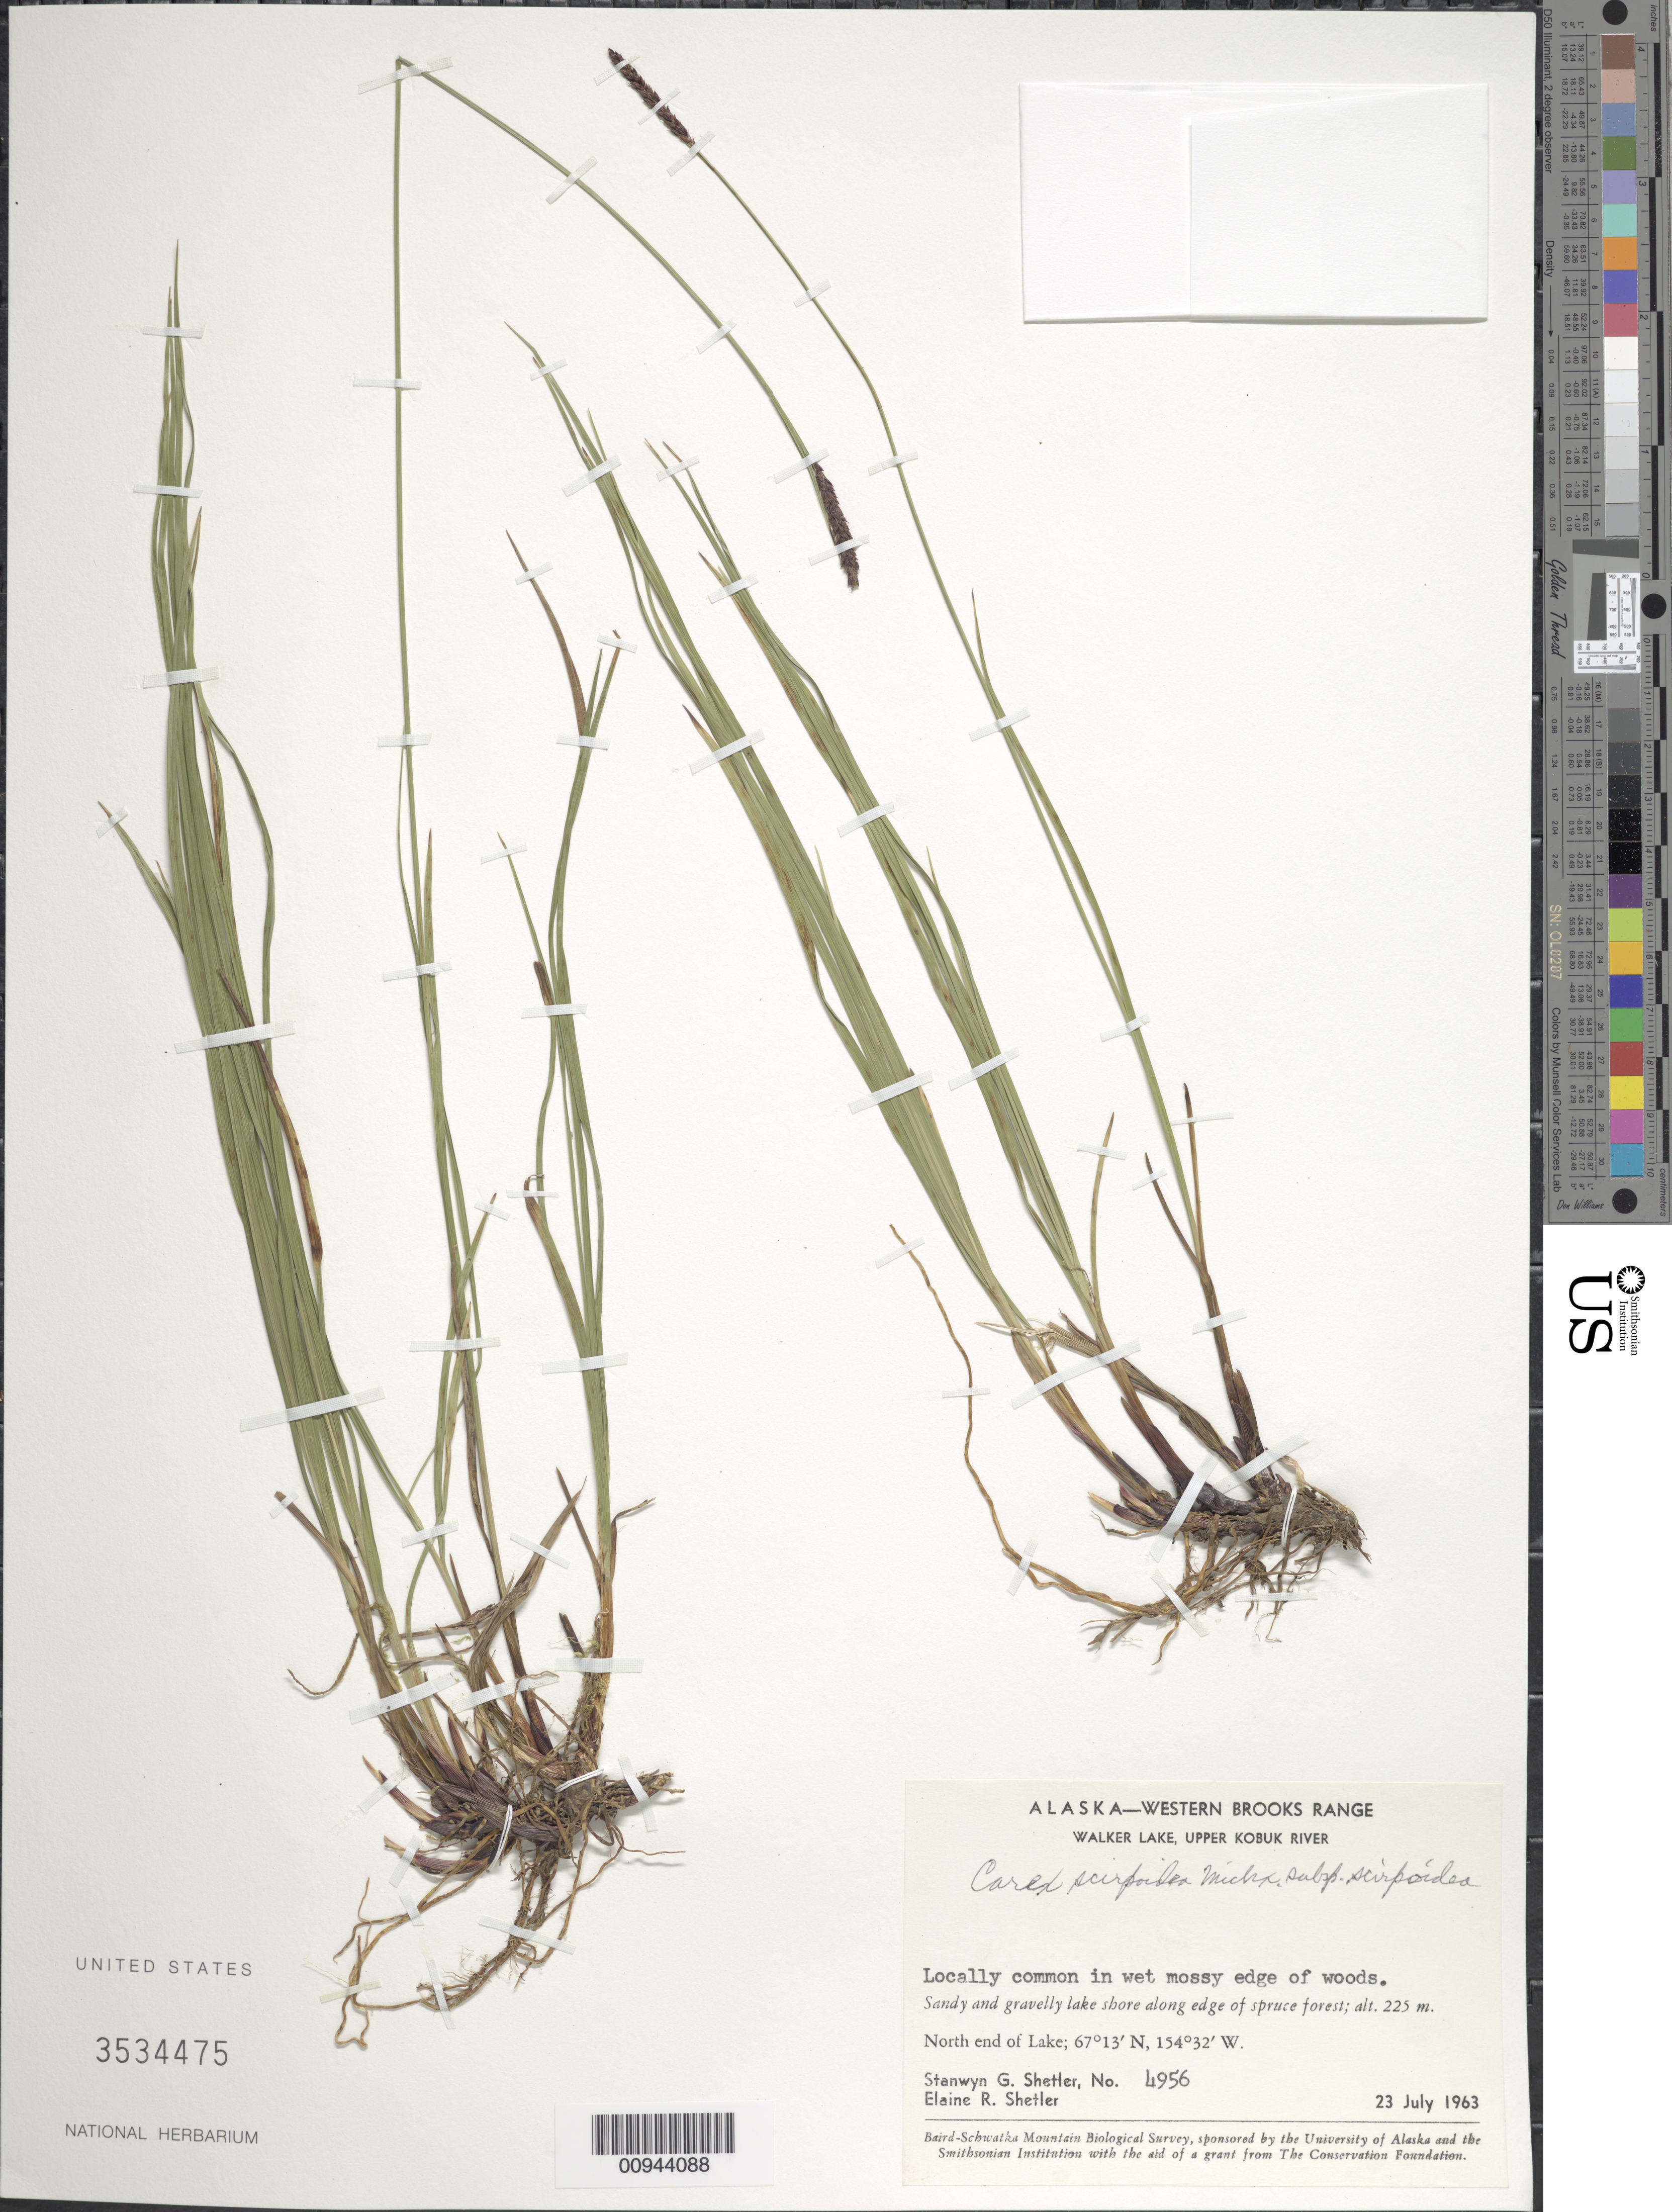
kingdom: Plantae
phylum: Tracheophyta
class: Liliopsida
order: Poales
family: Cyperaceae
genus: Carex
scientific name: Carex scirpoidea subsp. scirpoidea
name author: Michx.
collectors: S. Shetler & E. R. Shetler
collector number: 4956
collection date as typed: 23 Jul 1963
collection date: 1963-07-23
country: United States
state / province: Alaska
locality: North end of Walker Lake. Western Brooks Range, Upper Kobuk River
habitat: Sandy and gravelly lake shore along edge of spruce forest. Locally common in wet mossy edge of woods.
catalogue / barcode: US 3534475